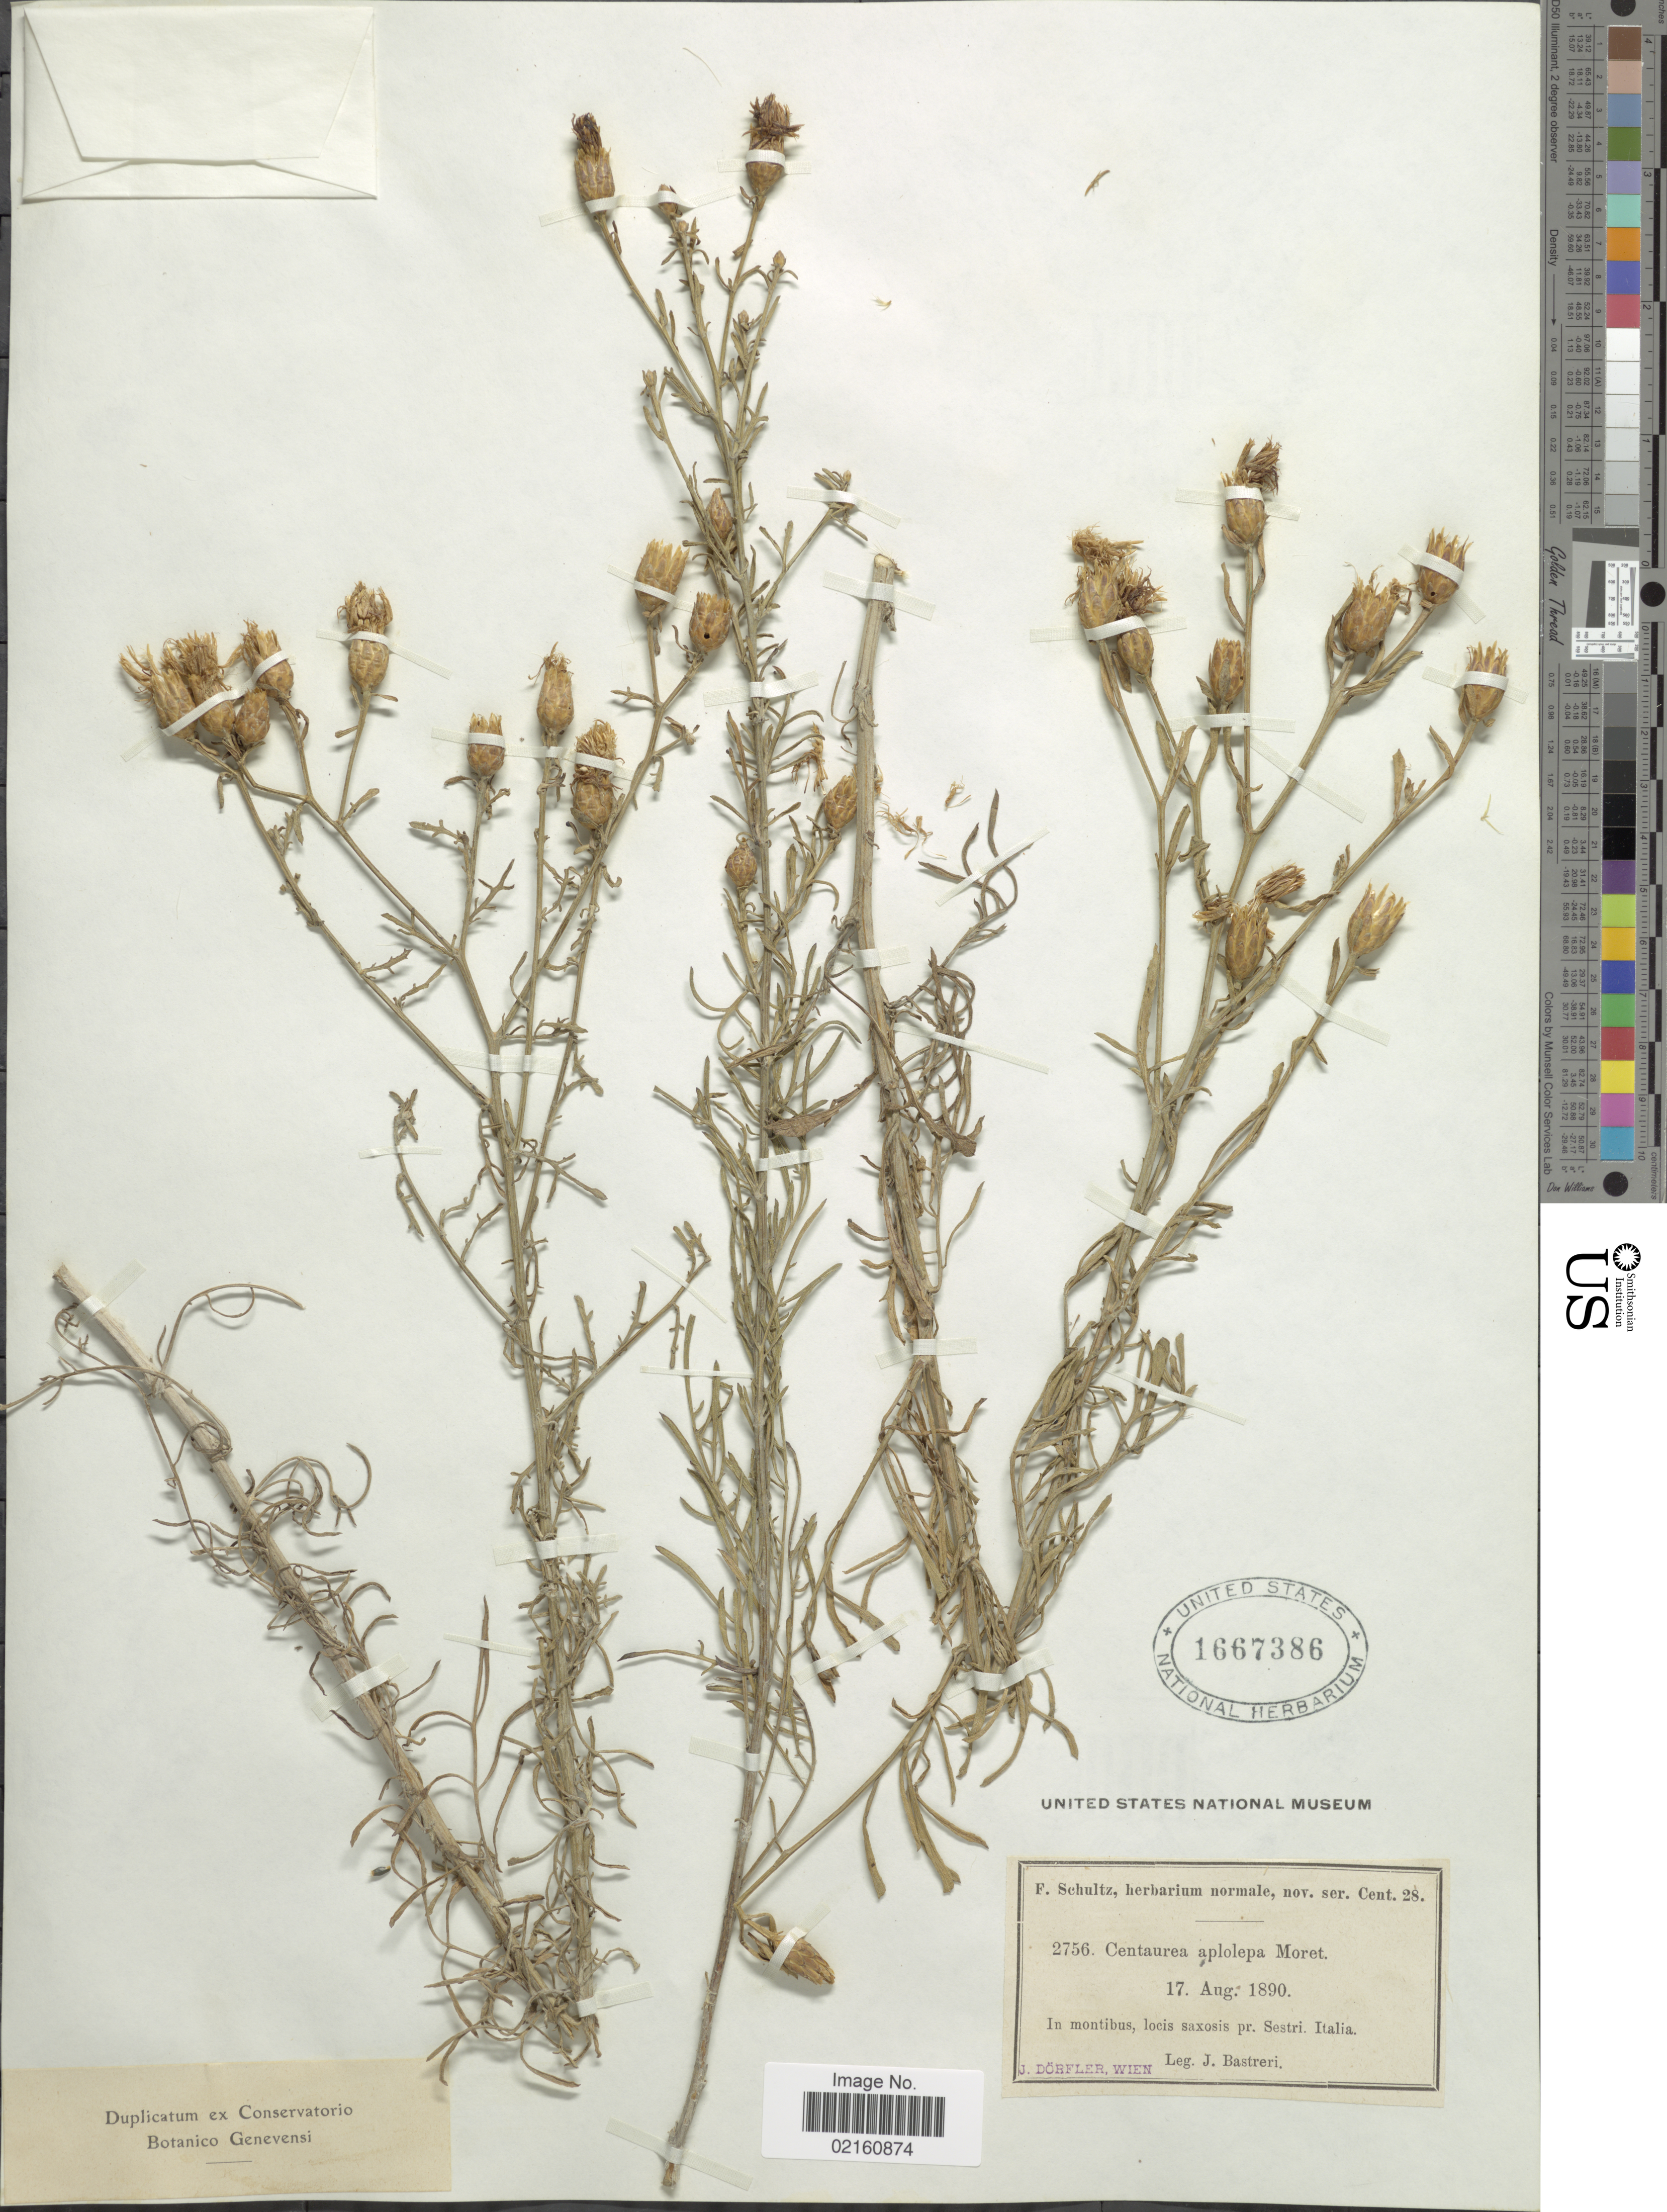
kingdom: Plantae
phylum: Tracheophyta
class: Magnoliopsida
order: Asterales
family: Asteraceae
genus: Centaurea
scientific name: Centaurea aplolepa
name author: Moretti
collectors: J. Bastreri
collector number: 2756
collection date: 1890-08-17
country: Italy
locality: Pr. Sestri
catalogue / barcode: US 1667386